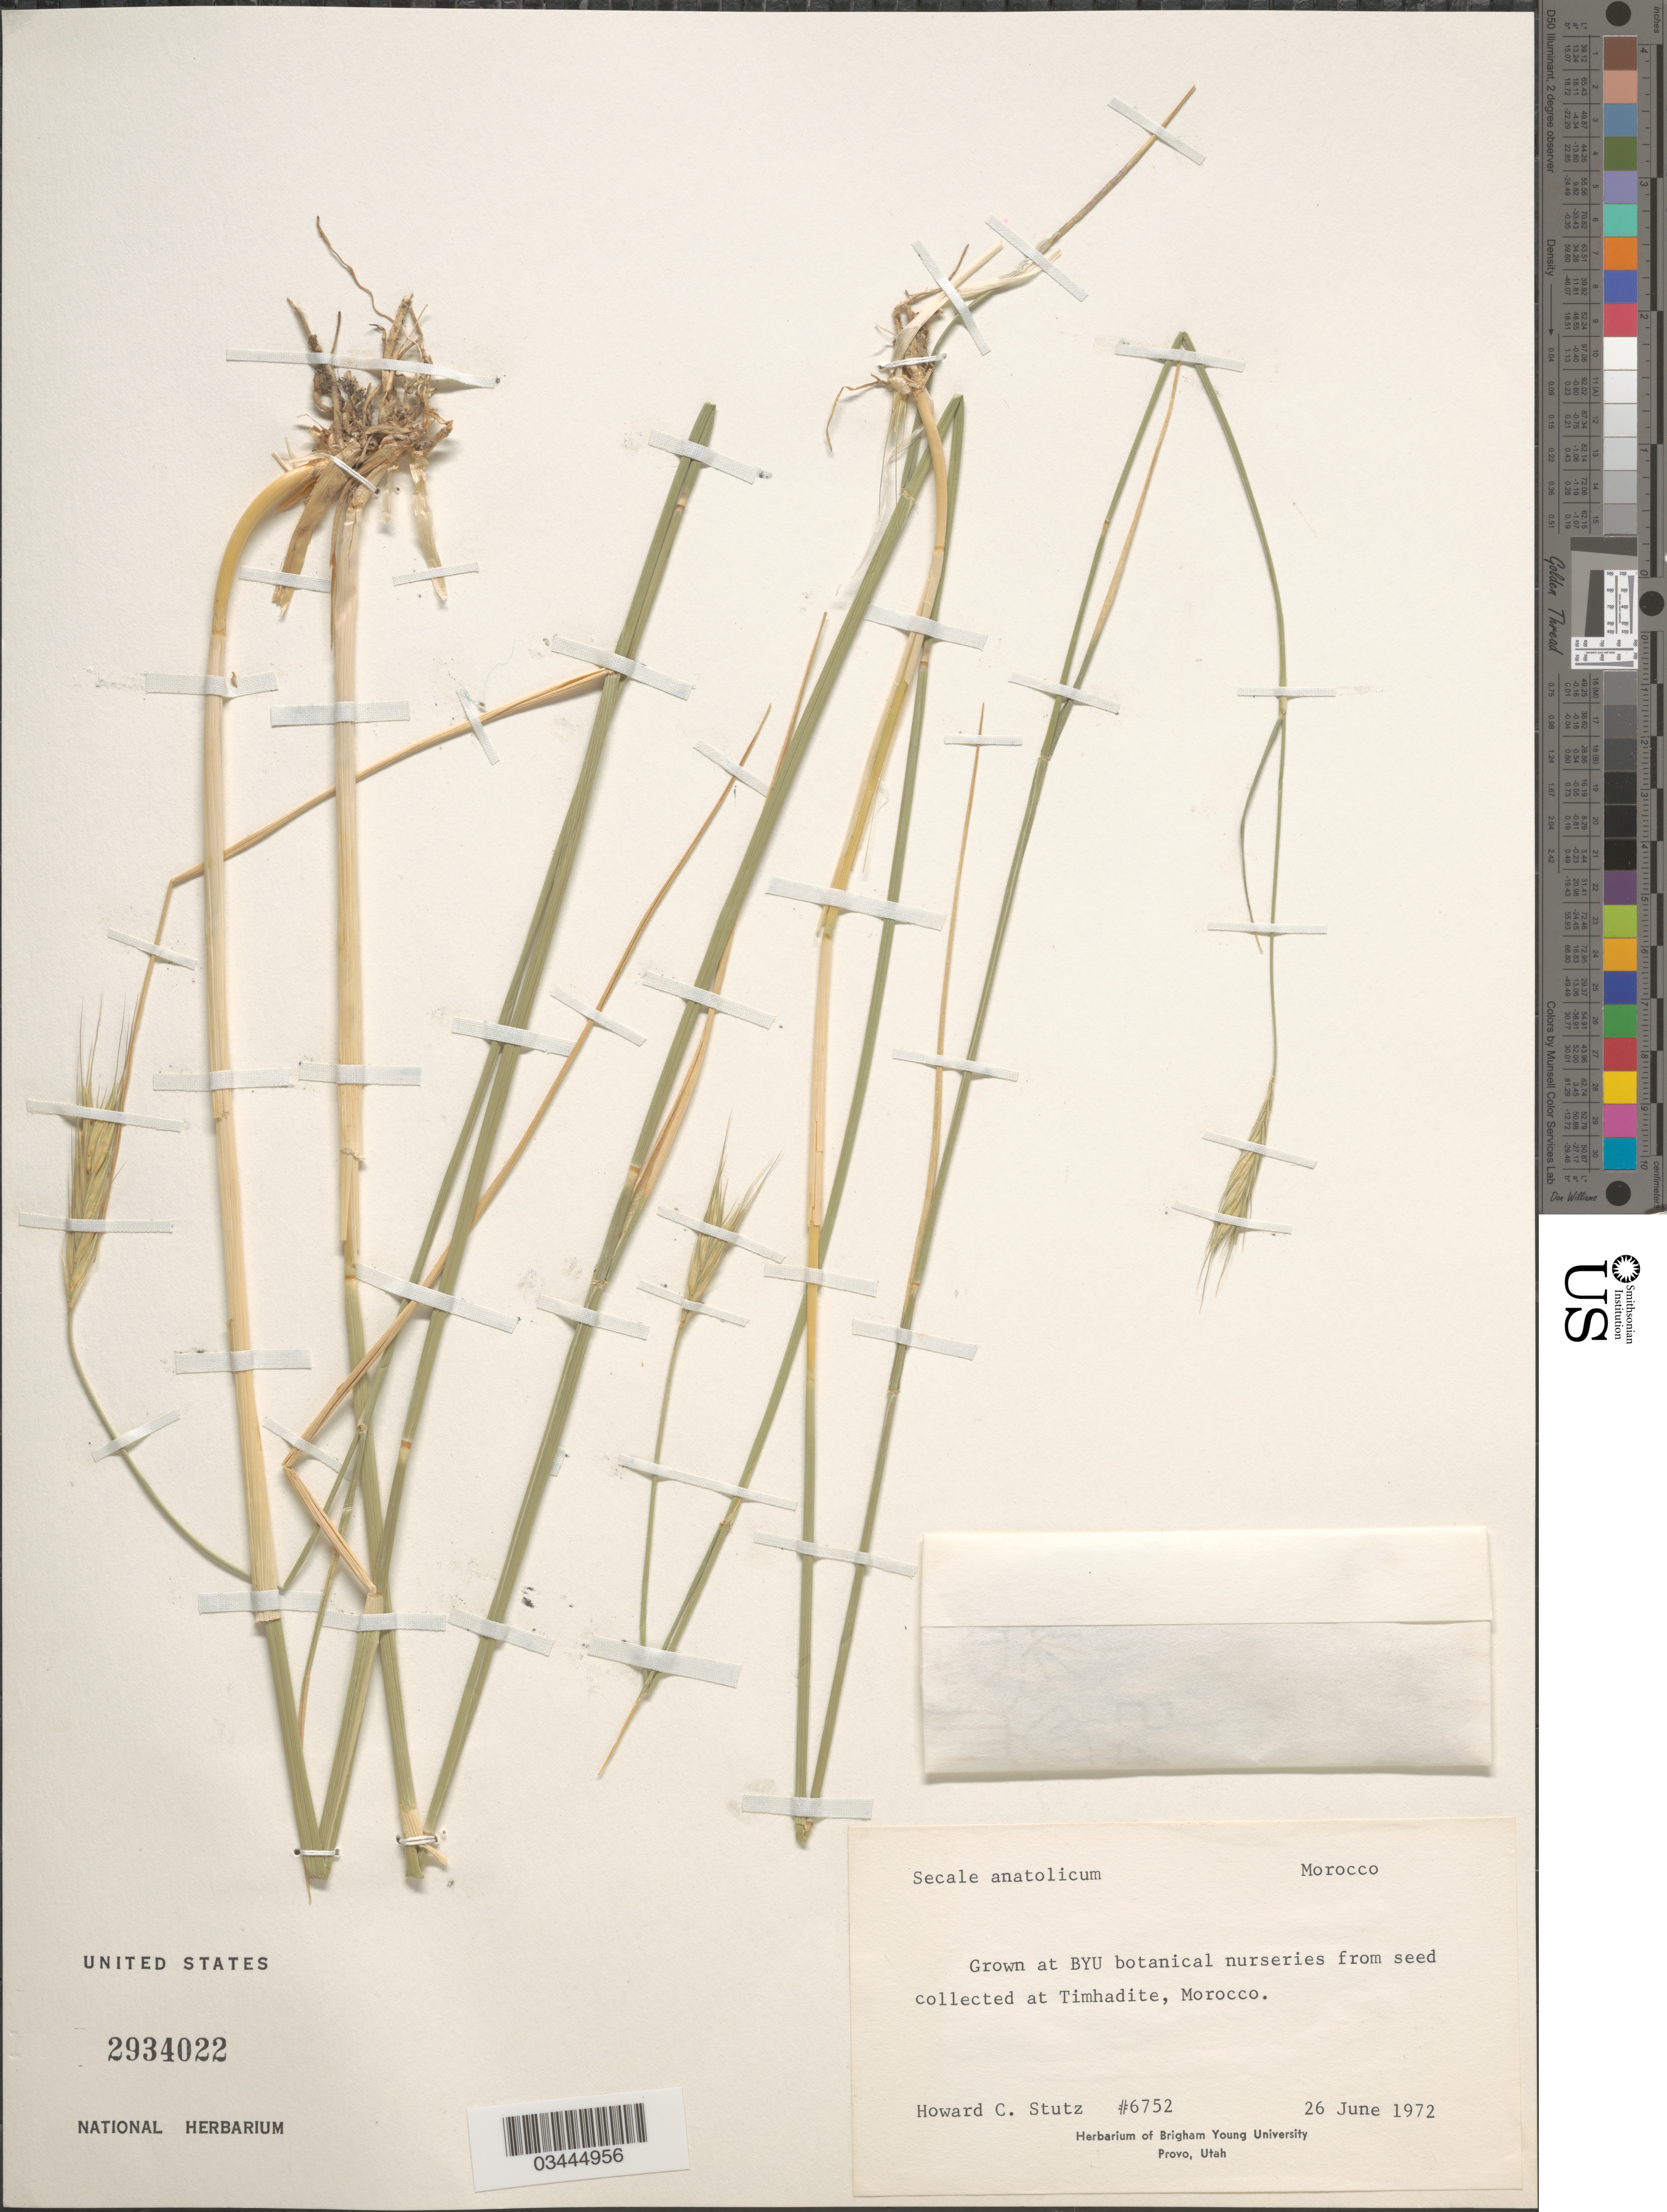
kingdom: Plantae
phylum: Tracheophyta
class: Liliopsida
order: Poales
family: Poaceae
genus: Secale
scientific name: Secale anatolicum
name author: Boiss.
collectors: H. Stutz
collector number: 6752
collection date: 1972-06-26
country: United States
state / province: Utah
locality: At BYU botanical nurseries.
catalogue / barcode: US 2934022